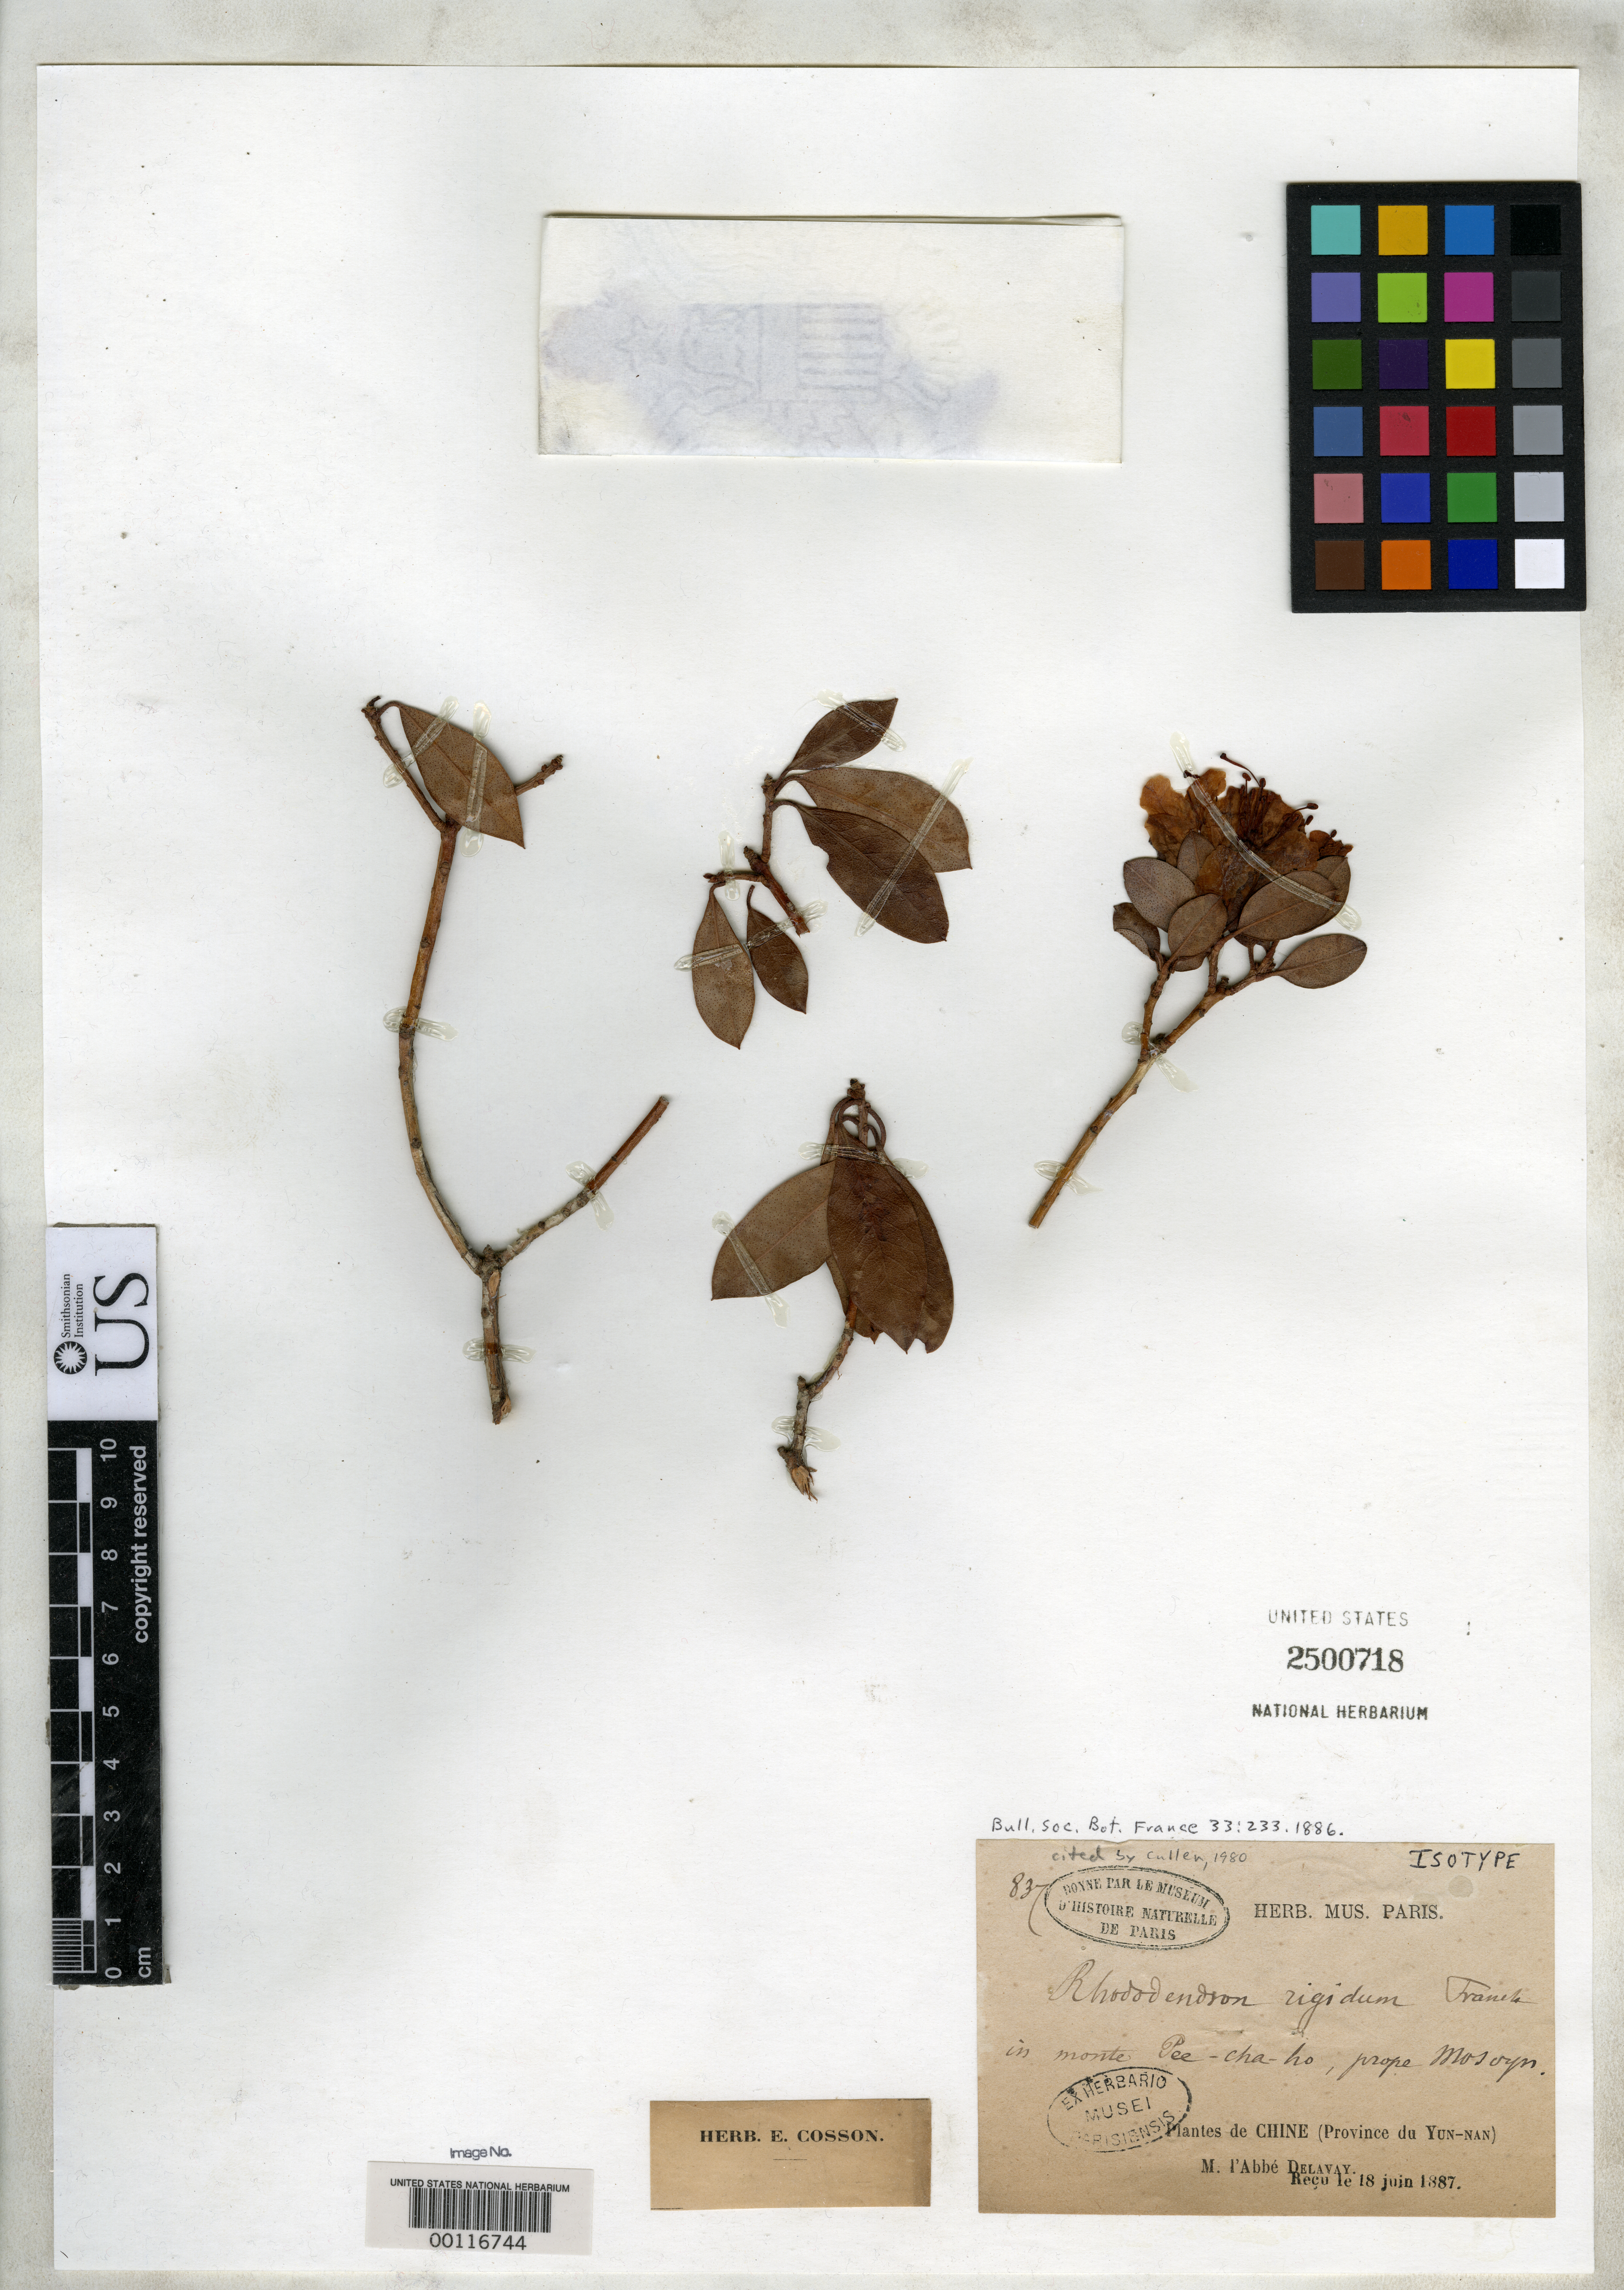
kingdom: Plantae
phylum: Tracheophyta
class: Magnoliopsida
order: Ericales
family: Ericaceae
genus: Rhododendron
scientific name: Rhododendron rigidum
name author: Franch.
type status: Isotype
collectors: P. Delavay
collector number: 837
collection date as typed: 18 Jun 1887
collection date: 1887-06-18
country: China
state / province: Yunnan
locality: Ad Lan-kien-ho.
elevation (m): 2500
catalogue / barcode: US 2500718